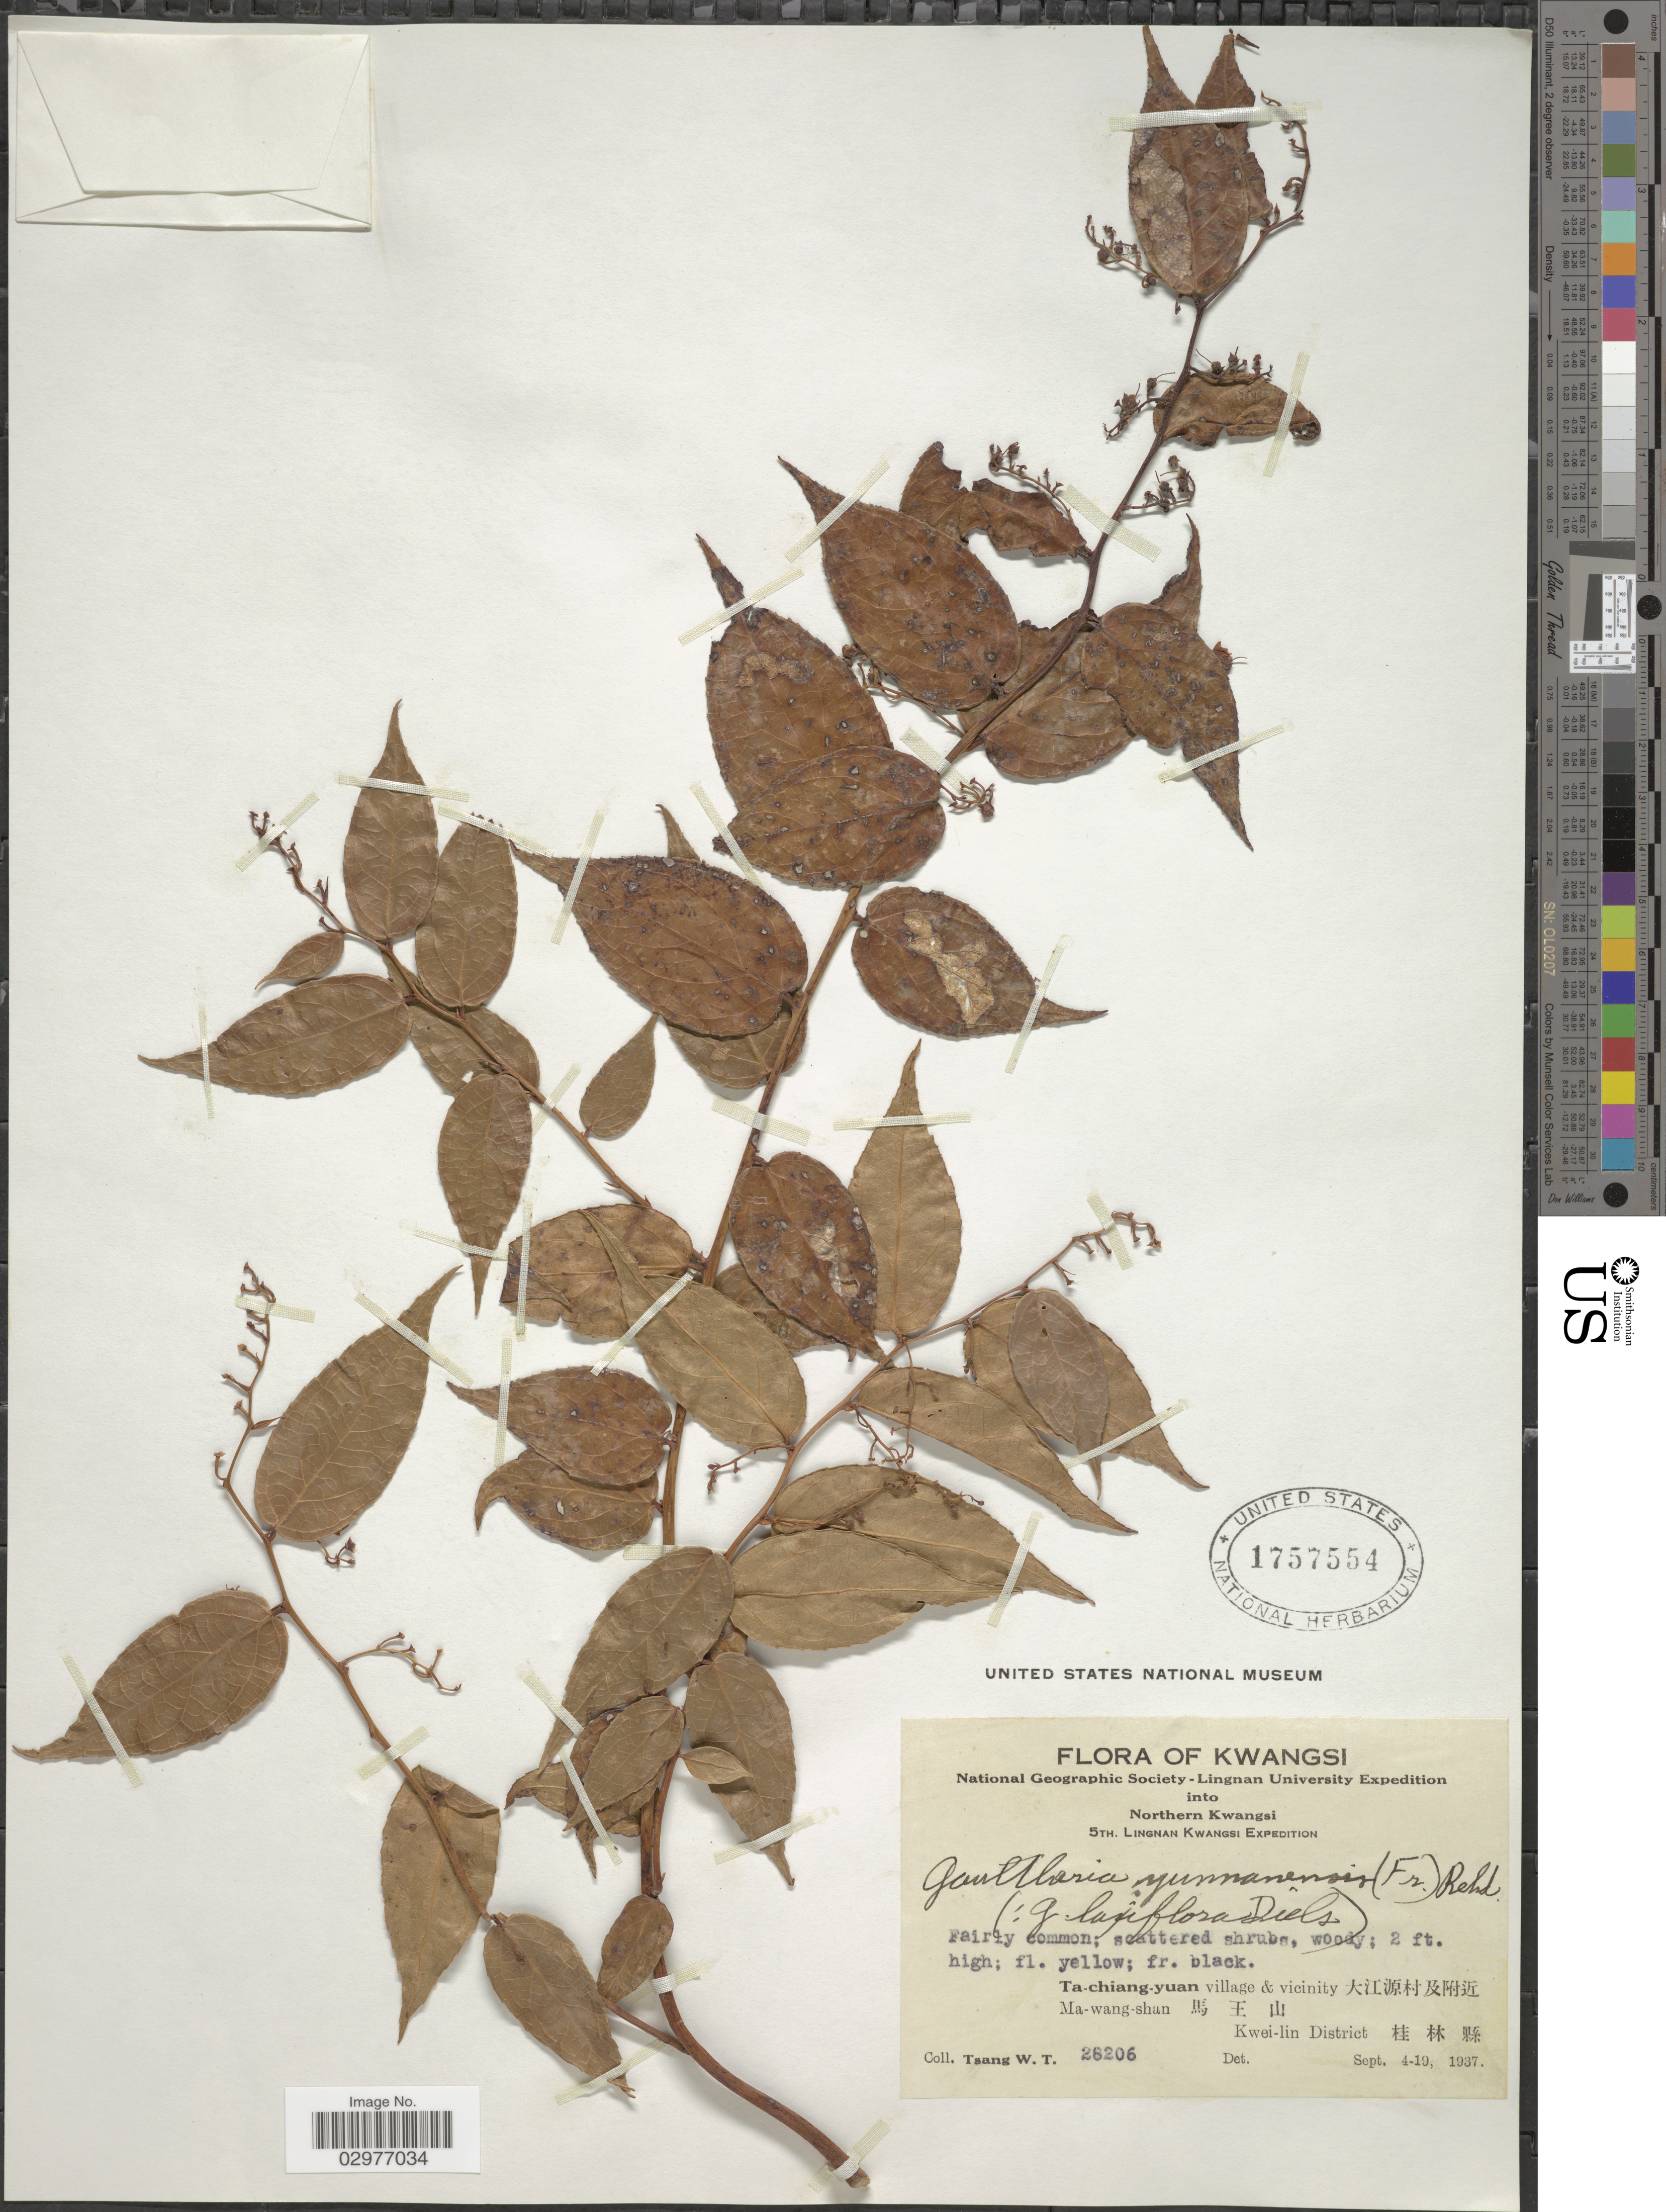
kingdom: Plantae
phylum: Tracheophyta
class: Magnoliopsida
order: Ericales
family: Ericaceae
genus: Gaultheria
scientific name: Gaultheria laxiflora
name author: Diels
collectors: W. T. Tsang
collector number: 28206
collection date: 1937-09-04/1937-09-19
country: China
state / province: Guangxi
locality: Northern Kwangsi. Ta-chiang-yuan village & vicinity. Ma-wang-shan. Kwei-lin District.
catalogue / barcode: US 1757554